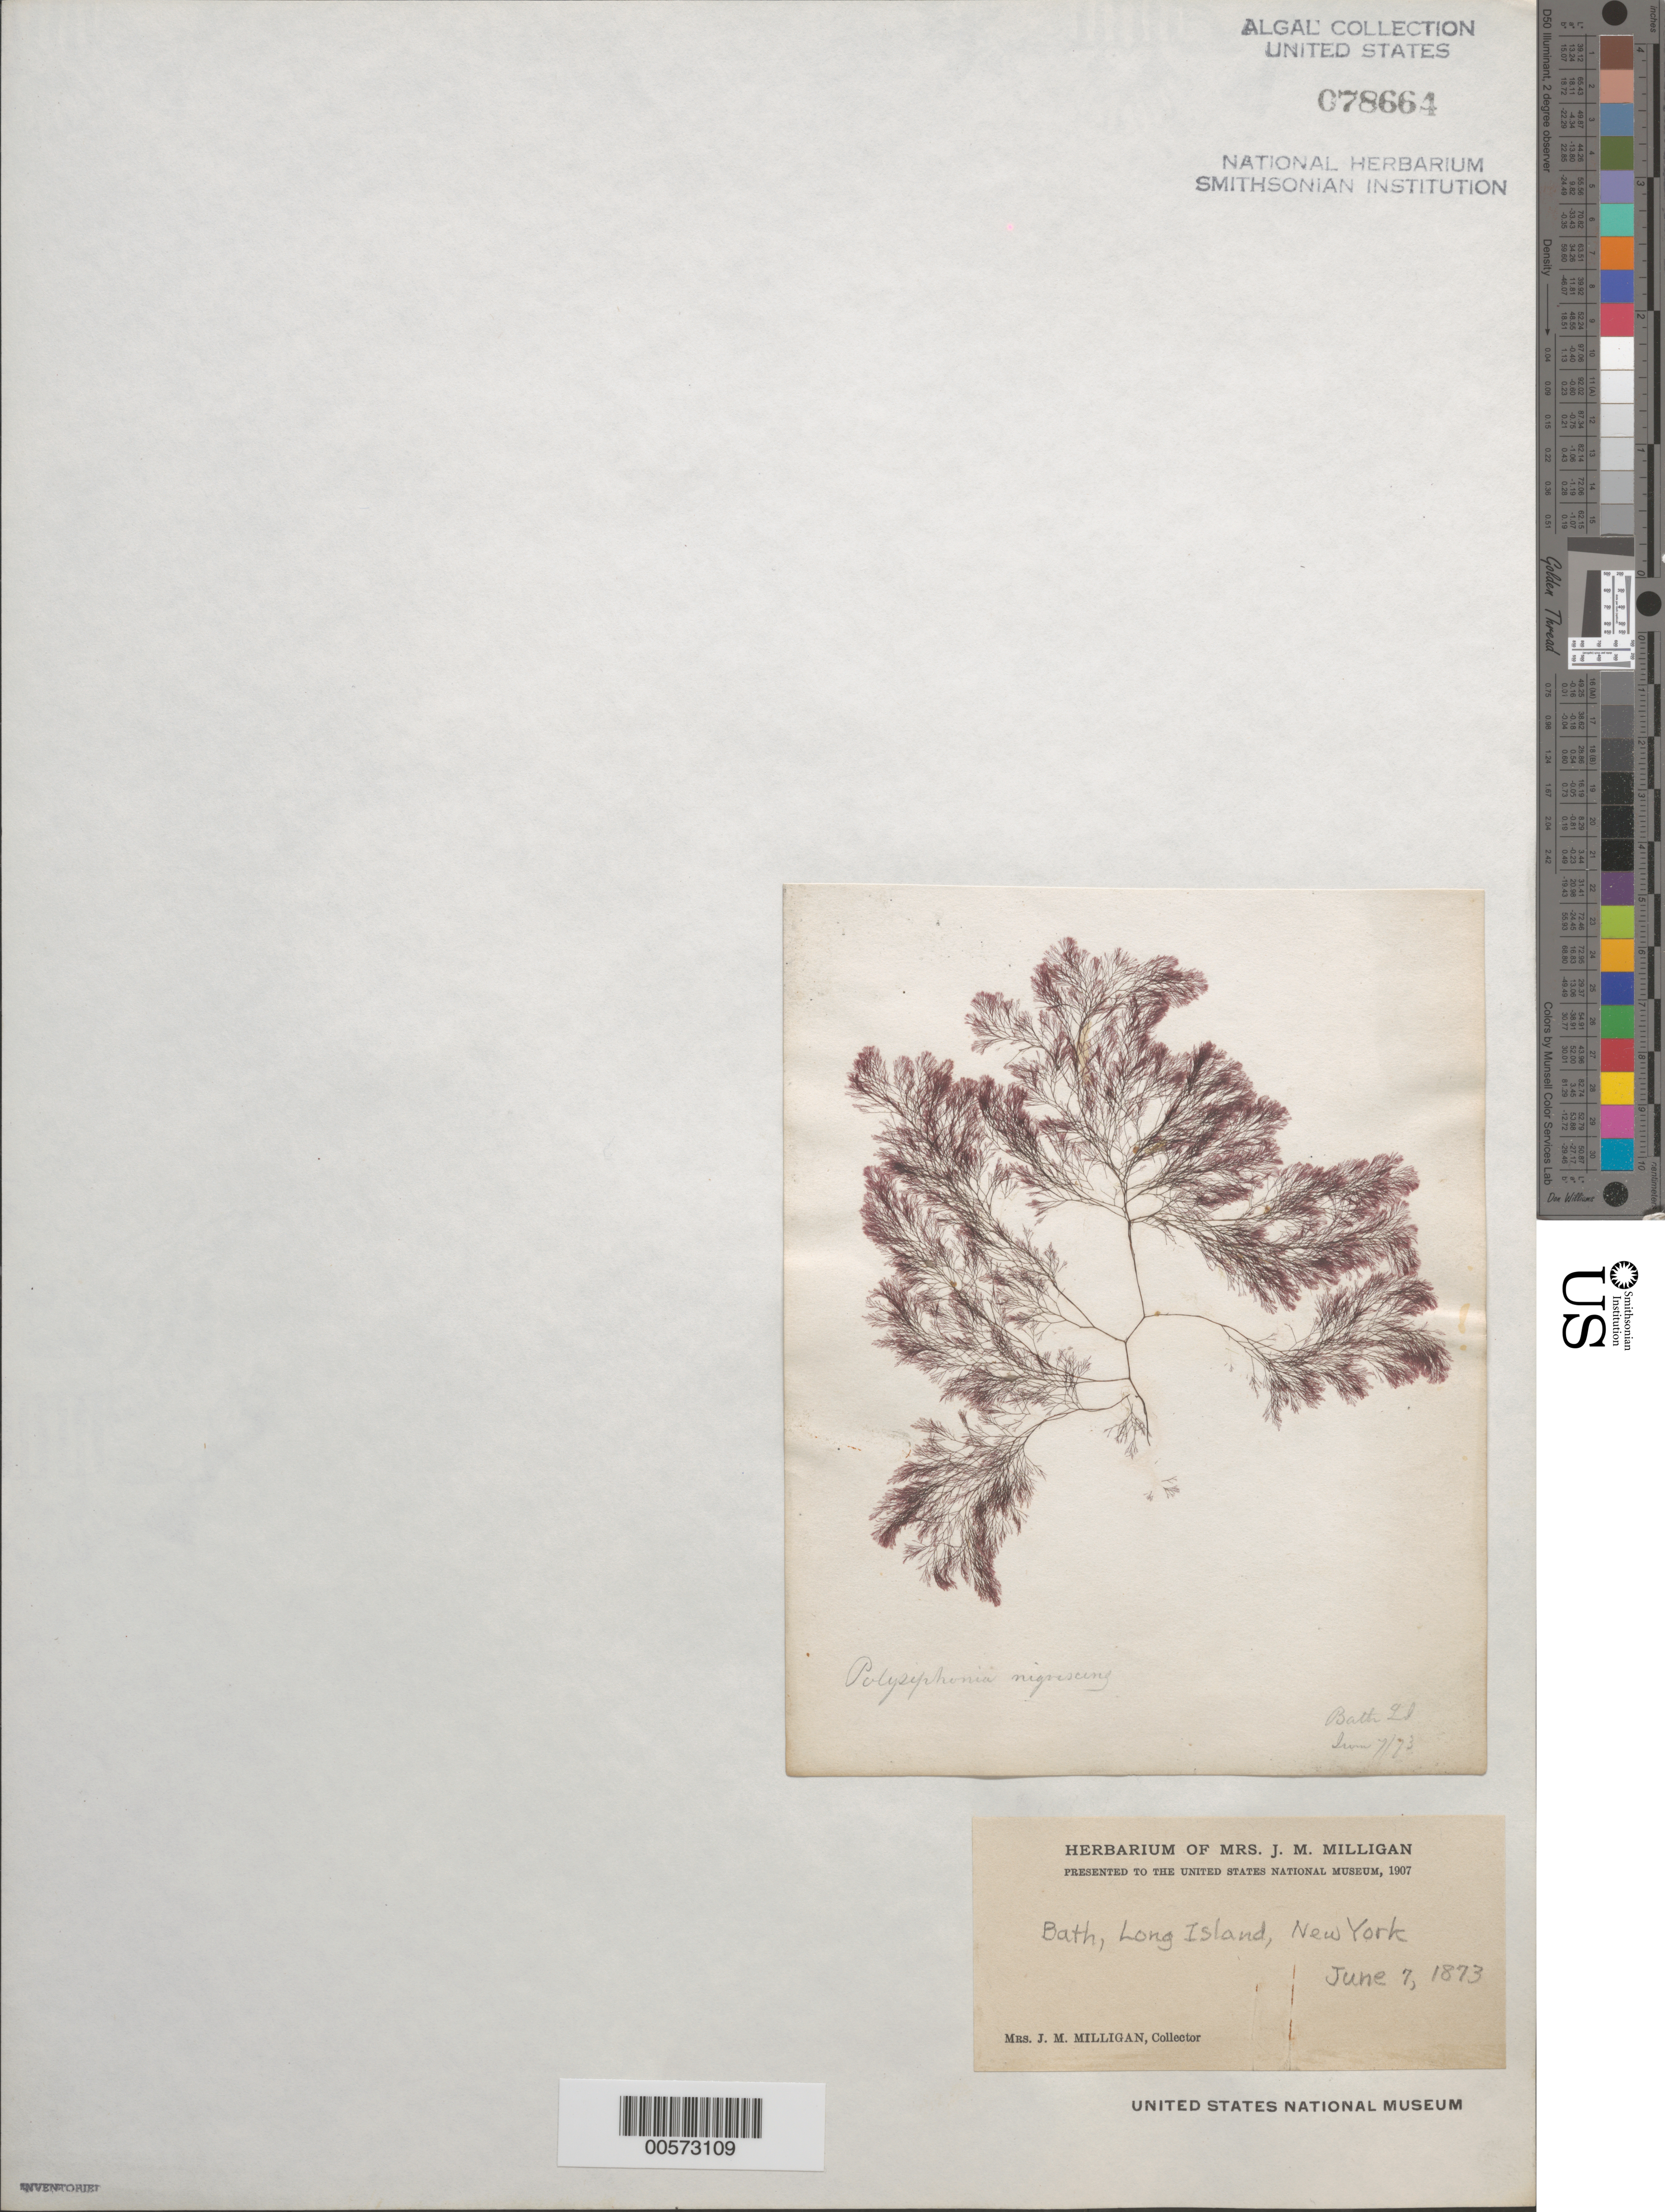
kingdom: Plantae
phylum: Rhodophyta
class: Florideophyceae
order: Ceramiales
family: Rhodomelaceae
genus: Vertebrata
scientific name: Vertebrata fucoides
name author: (Hudson) Kuntze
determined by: Algae name updating Project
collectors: Milligan, --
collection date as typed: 07 Jun 1873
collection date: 1873-06-07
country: United States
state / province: New York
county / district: Kings County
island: Long Island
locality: Bath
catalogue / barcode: US 78664